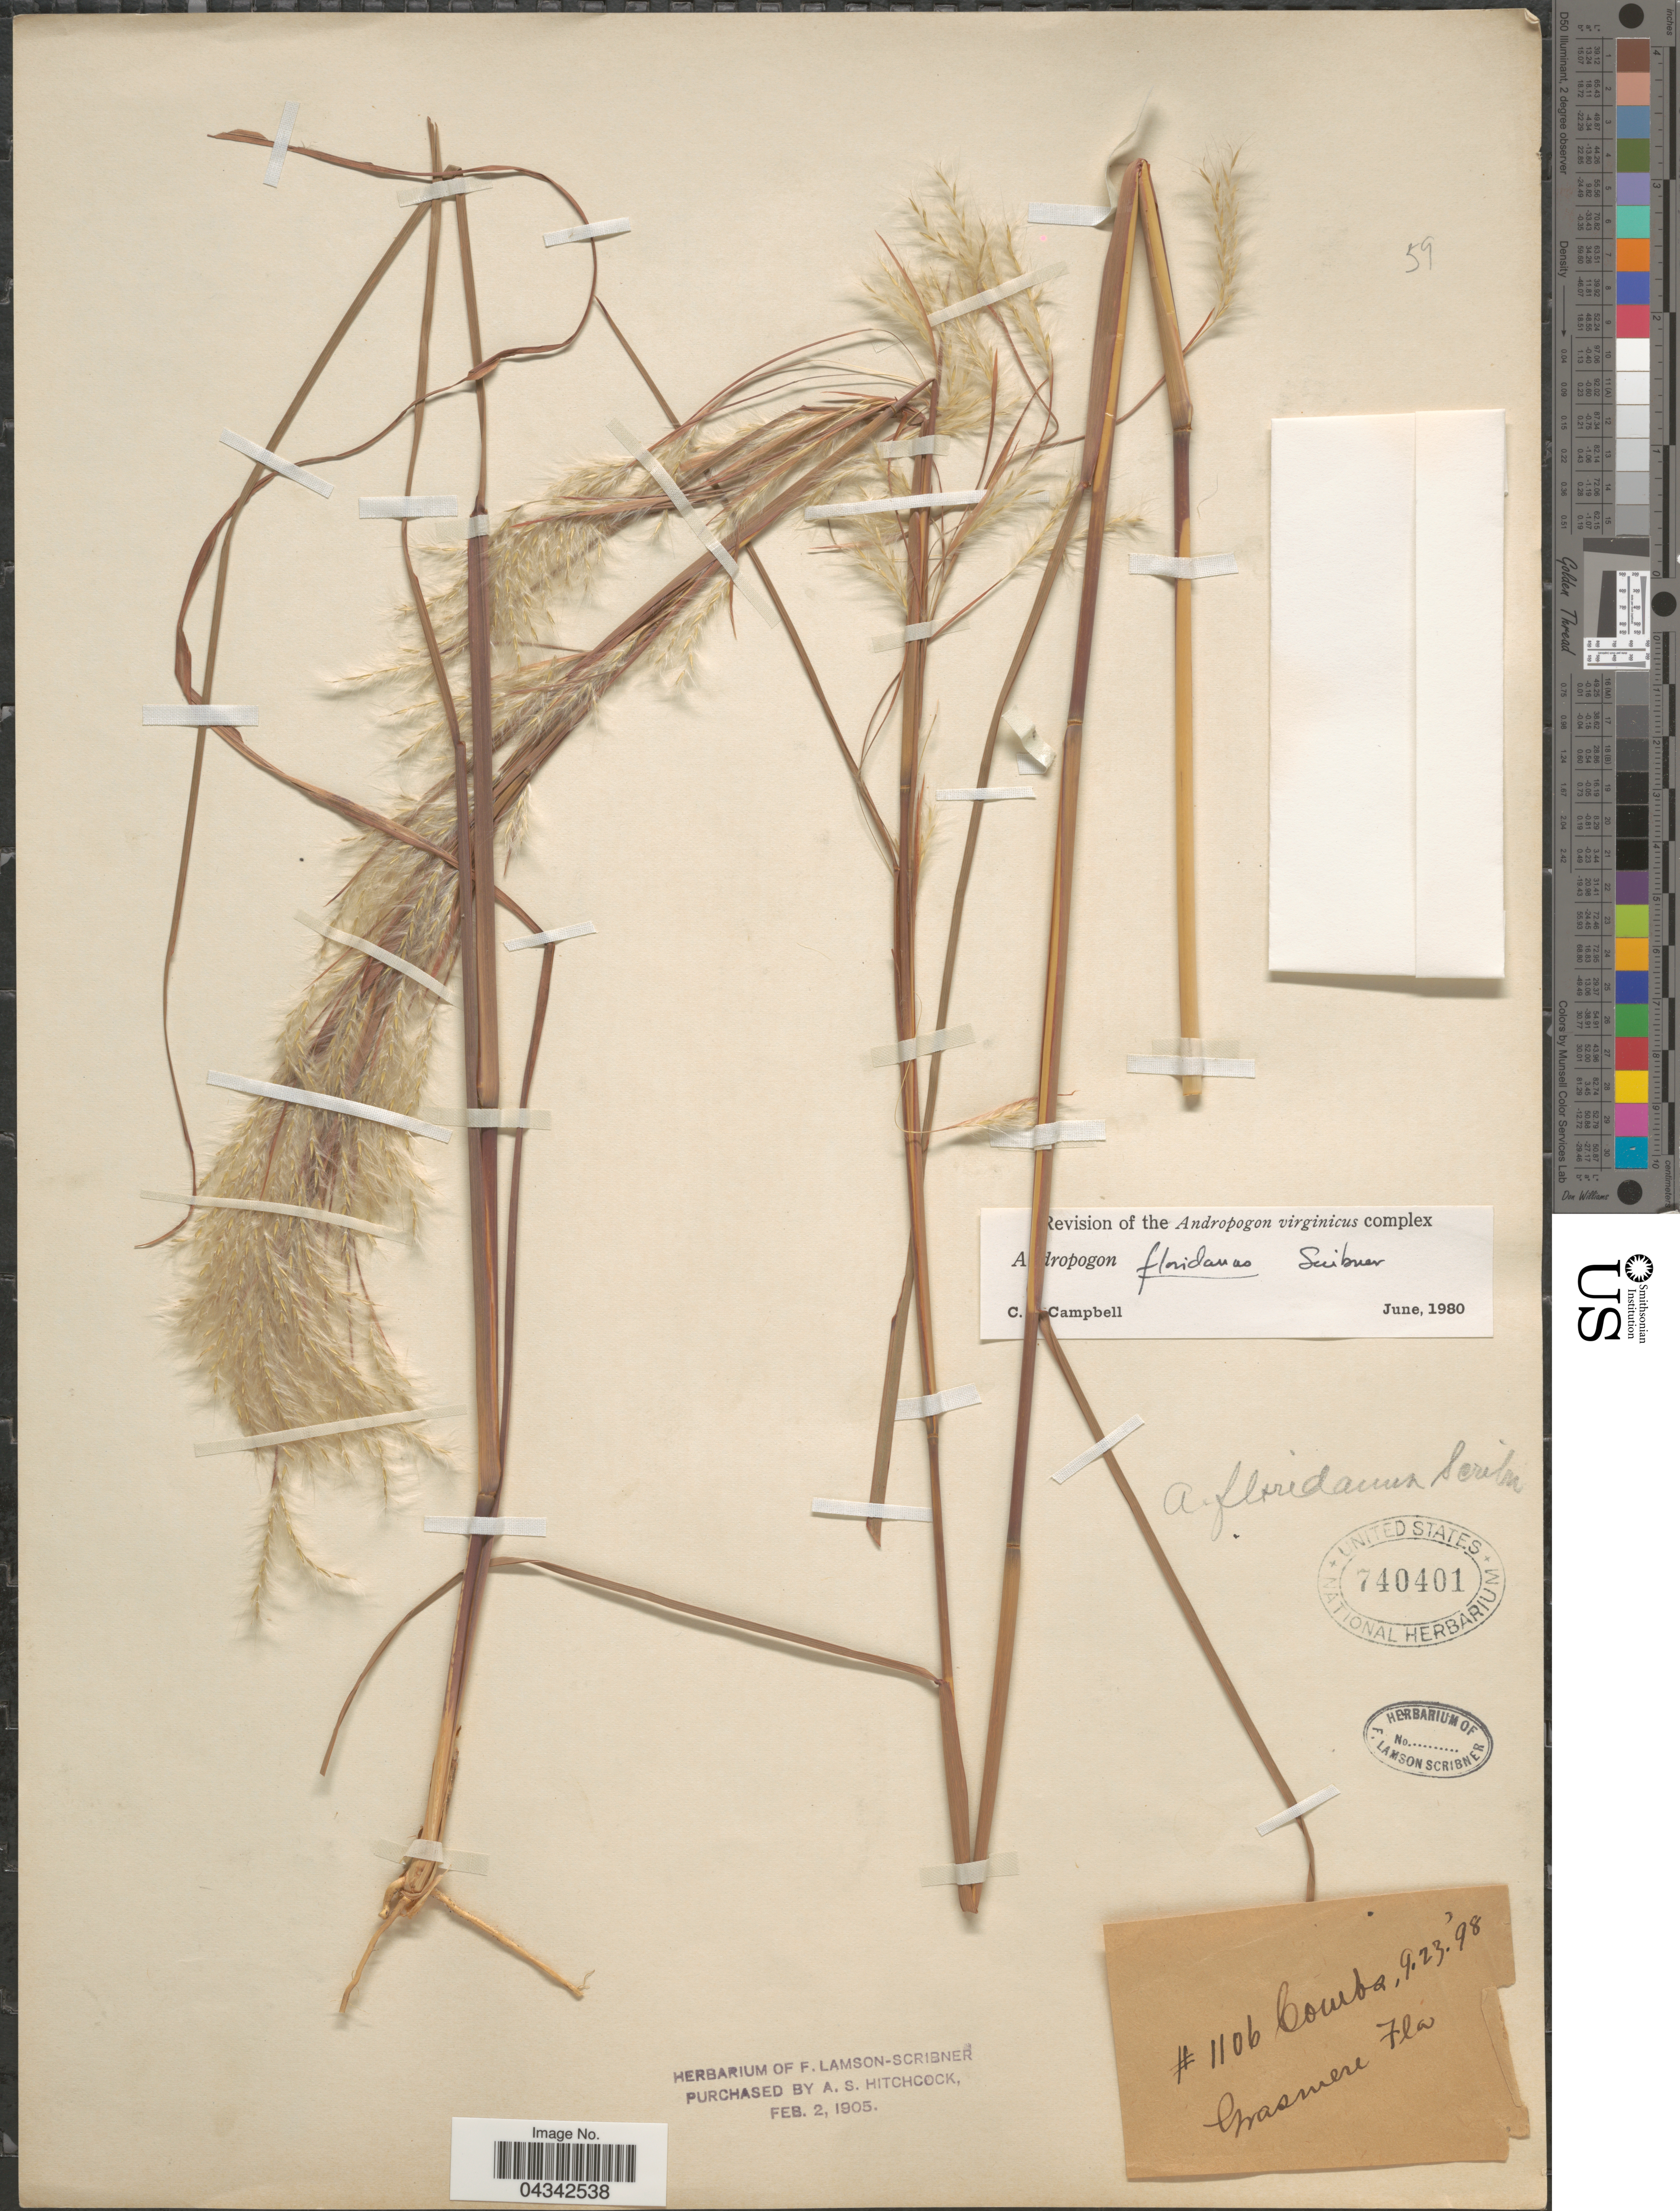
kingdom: Plantae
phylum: Tracheophyta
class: Liliopsida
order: Poales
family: Poaceae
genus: Andropogon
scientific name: Andropogon floridanus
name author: Scribn.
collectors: -. Combs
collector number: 1106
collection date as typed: Transcribed d/m/y: 23/9/98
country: United States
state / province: Florida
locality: Grasmere.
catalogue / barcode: US 740401